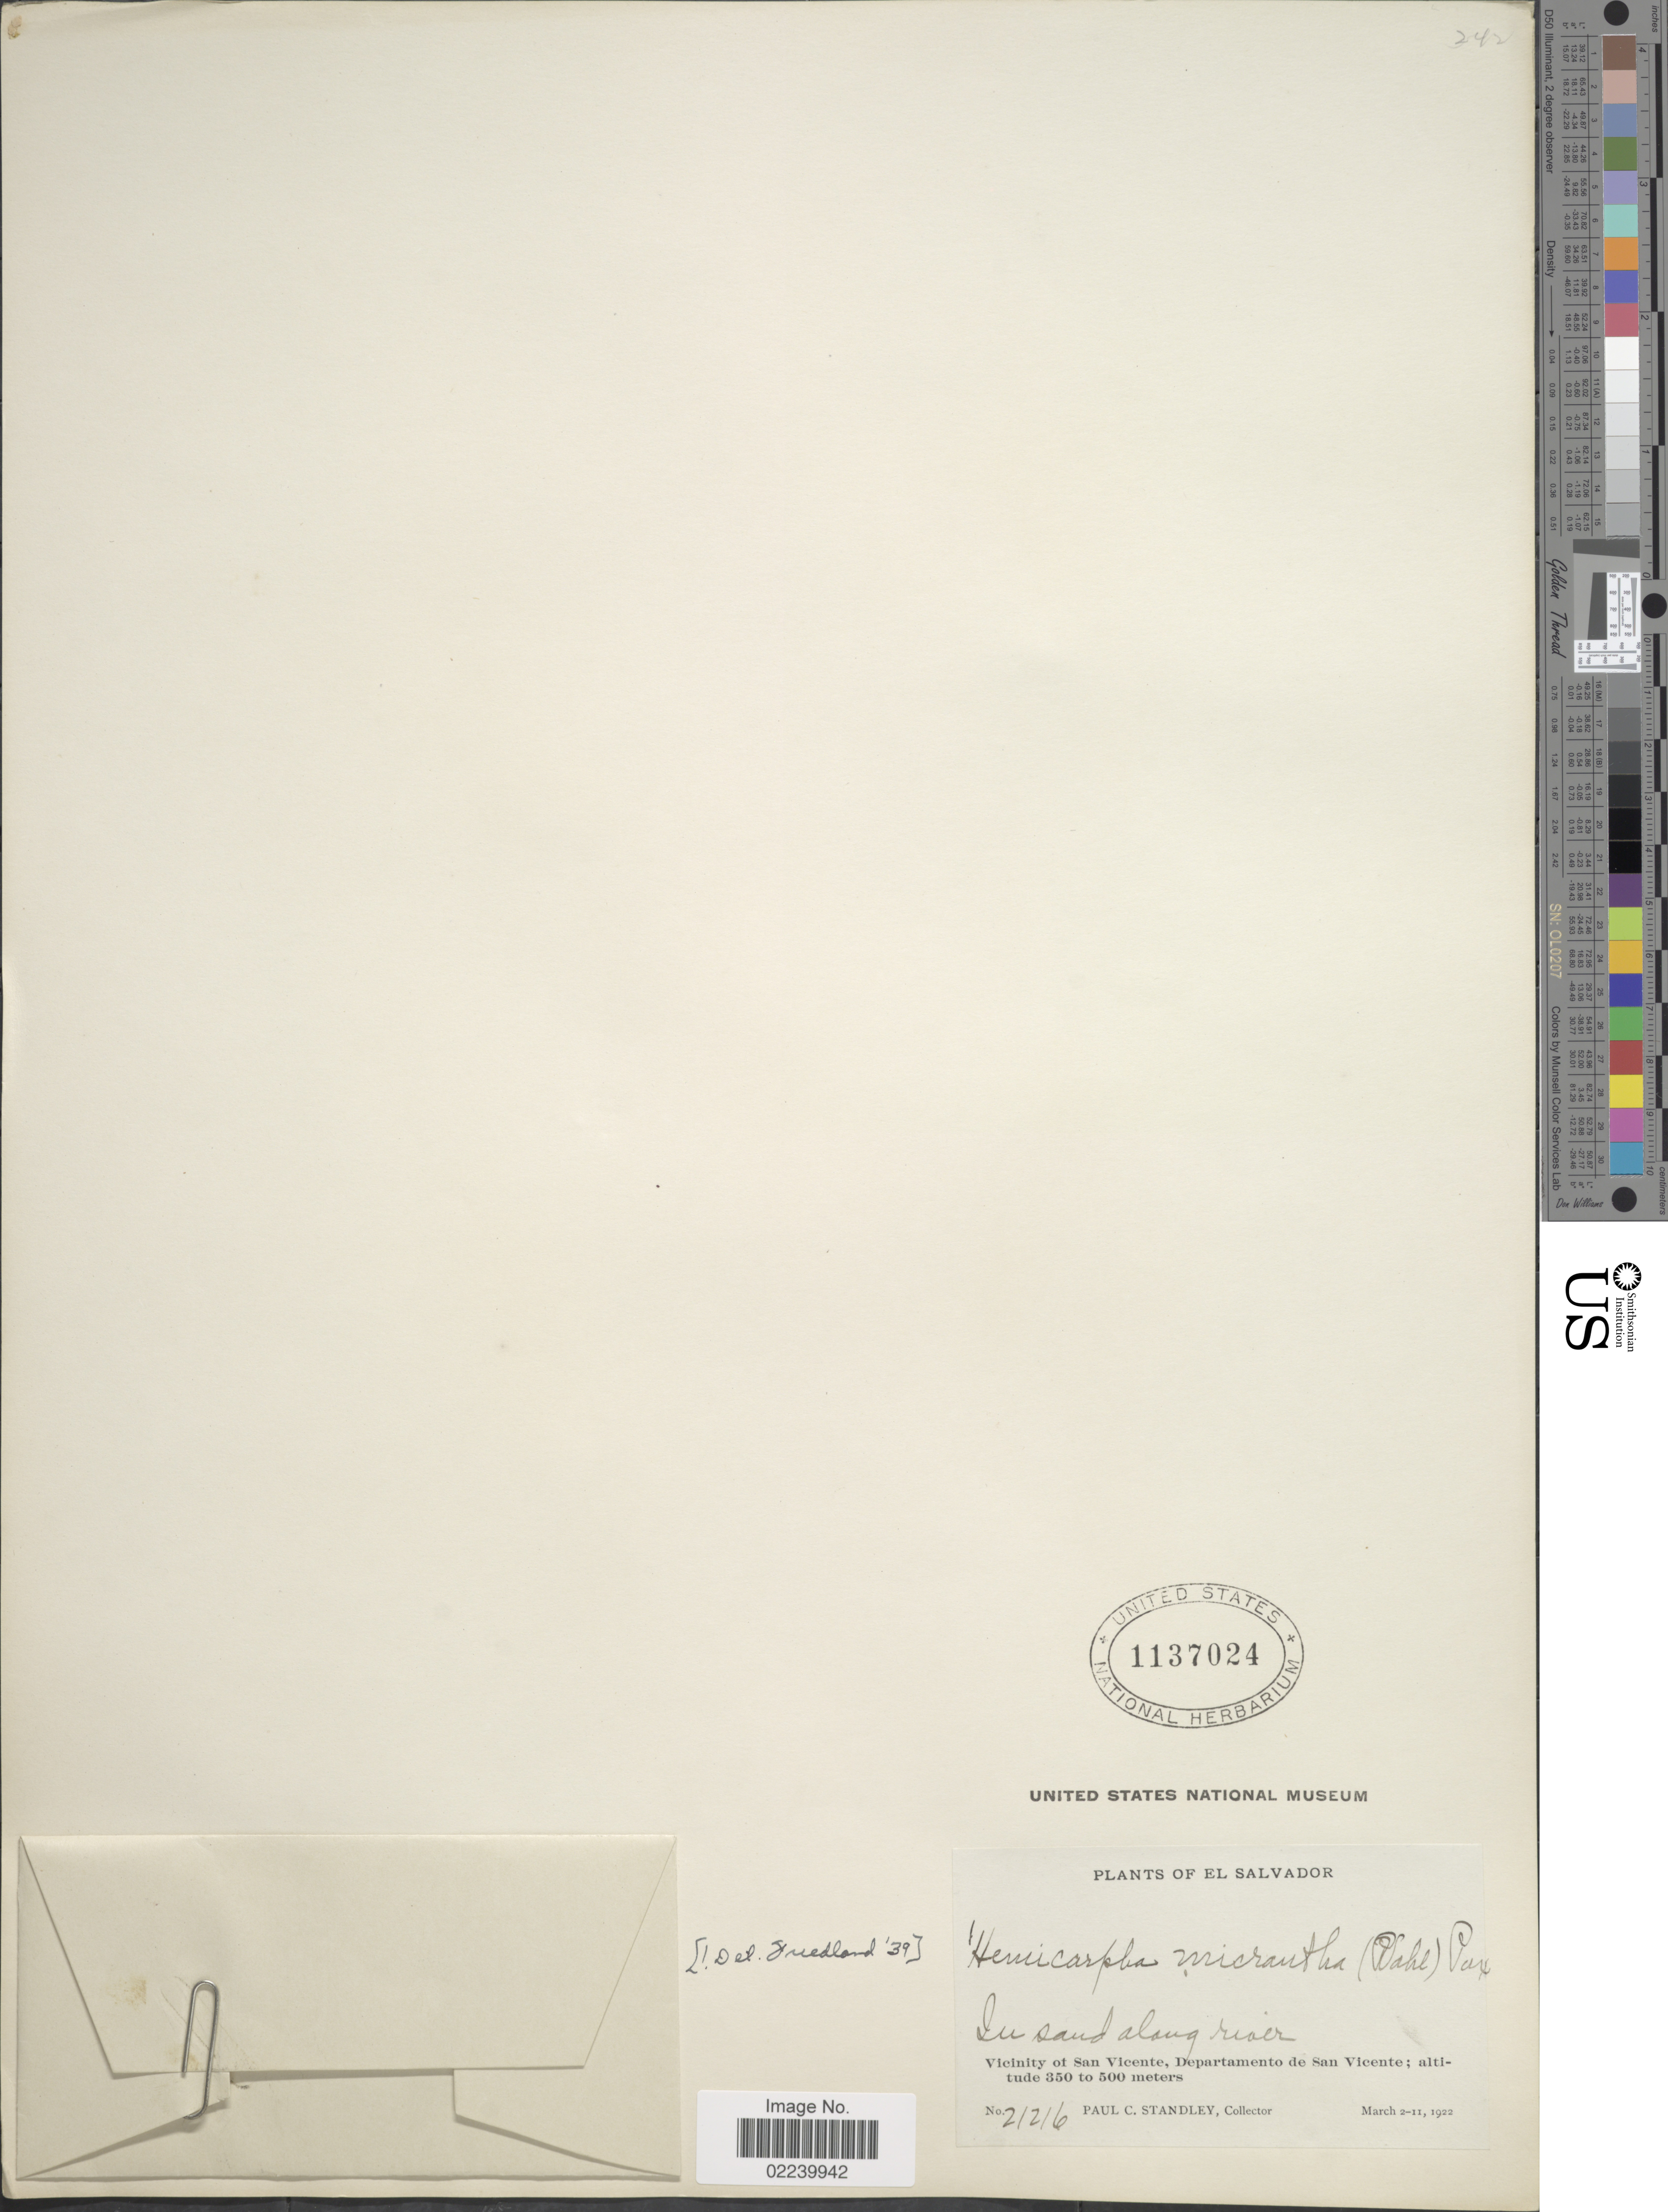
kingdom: Plantae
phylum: Tracheophyta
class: Liliopsida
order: Poales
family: Cyperaceae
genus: Cyperus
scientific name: Cyperus subsquarrosus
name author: (Muhl.) Bauters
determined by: Strong, M. T., (US), Smithsonian Institution - National Museum of Natural History (UNITED STATES)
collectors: P. C. Standley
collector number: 21216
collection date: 1922-03-02/1922-03-11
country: El Salvador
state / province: San Vincente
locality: In sand along river, vicinity of San Vicente, Departamento de San Vicente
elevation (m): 350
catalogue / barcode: US 1137024